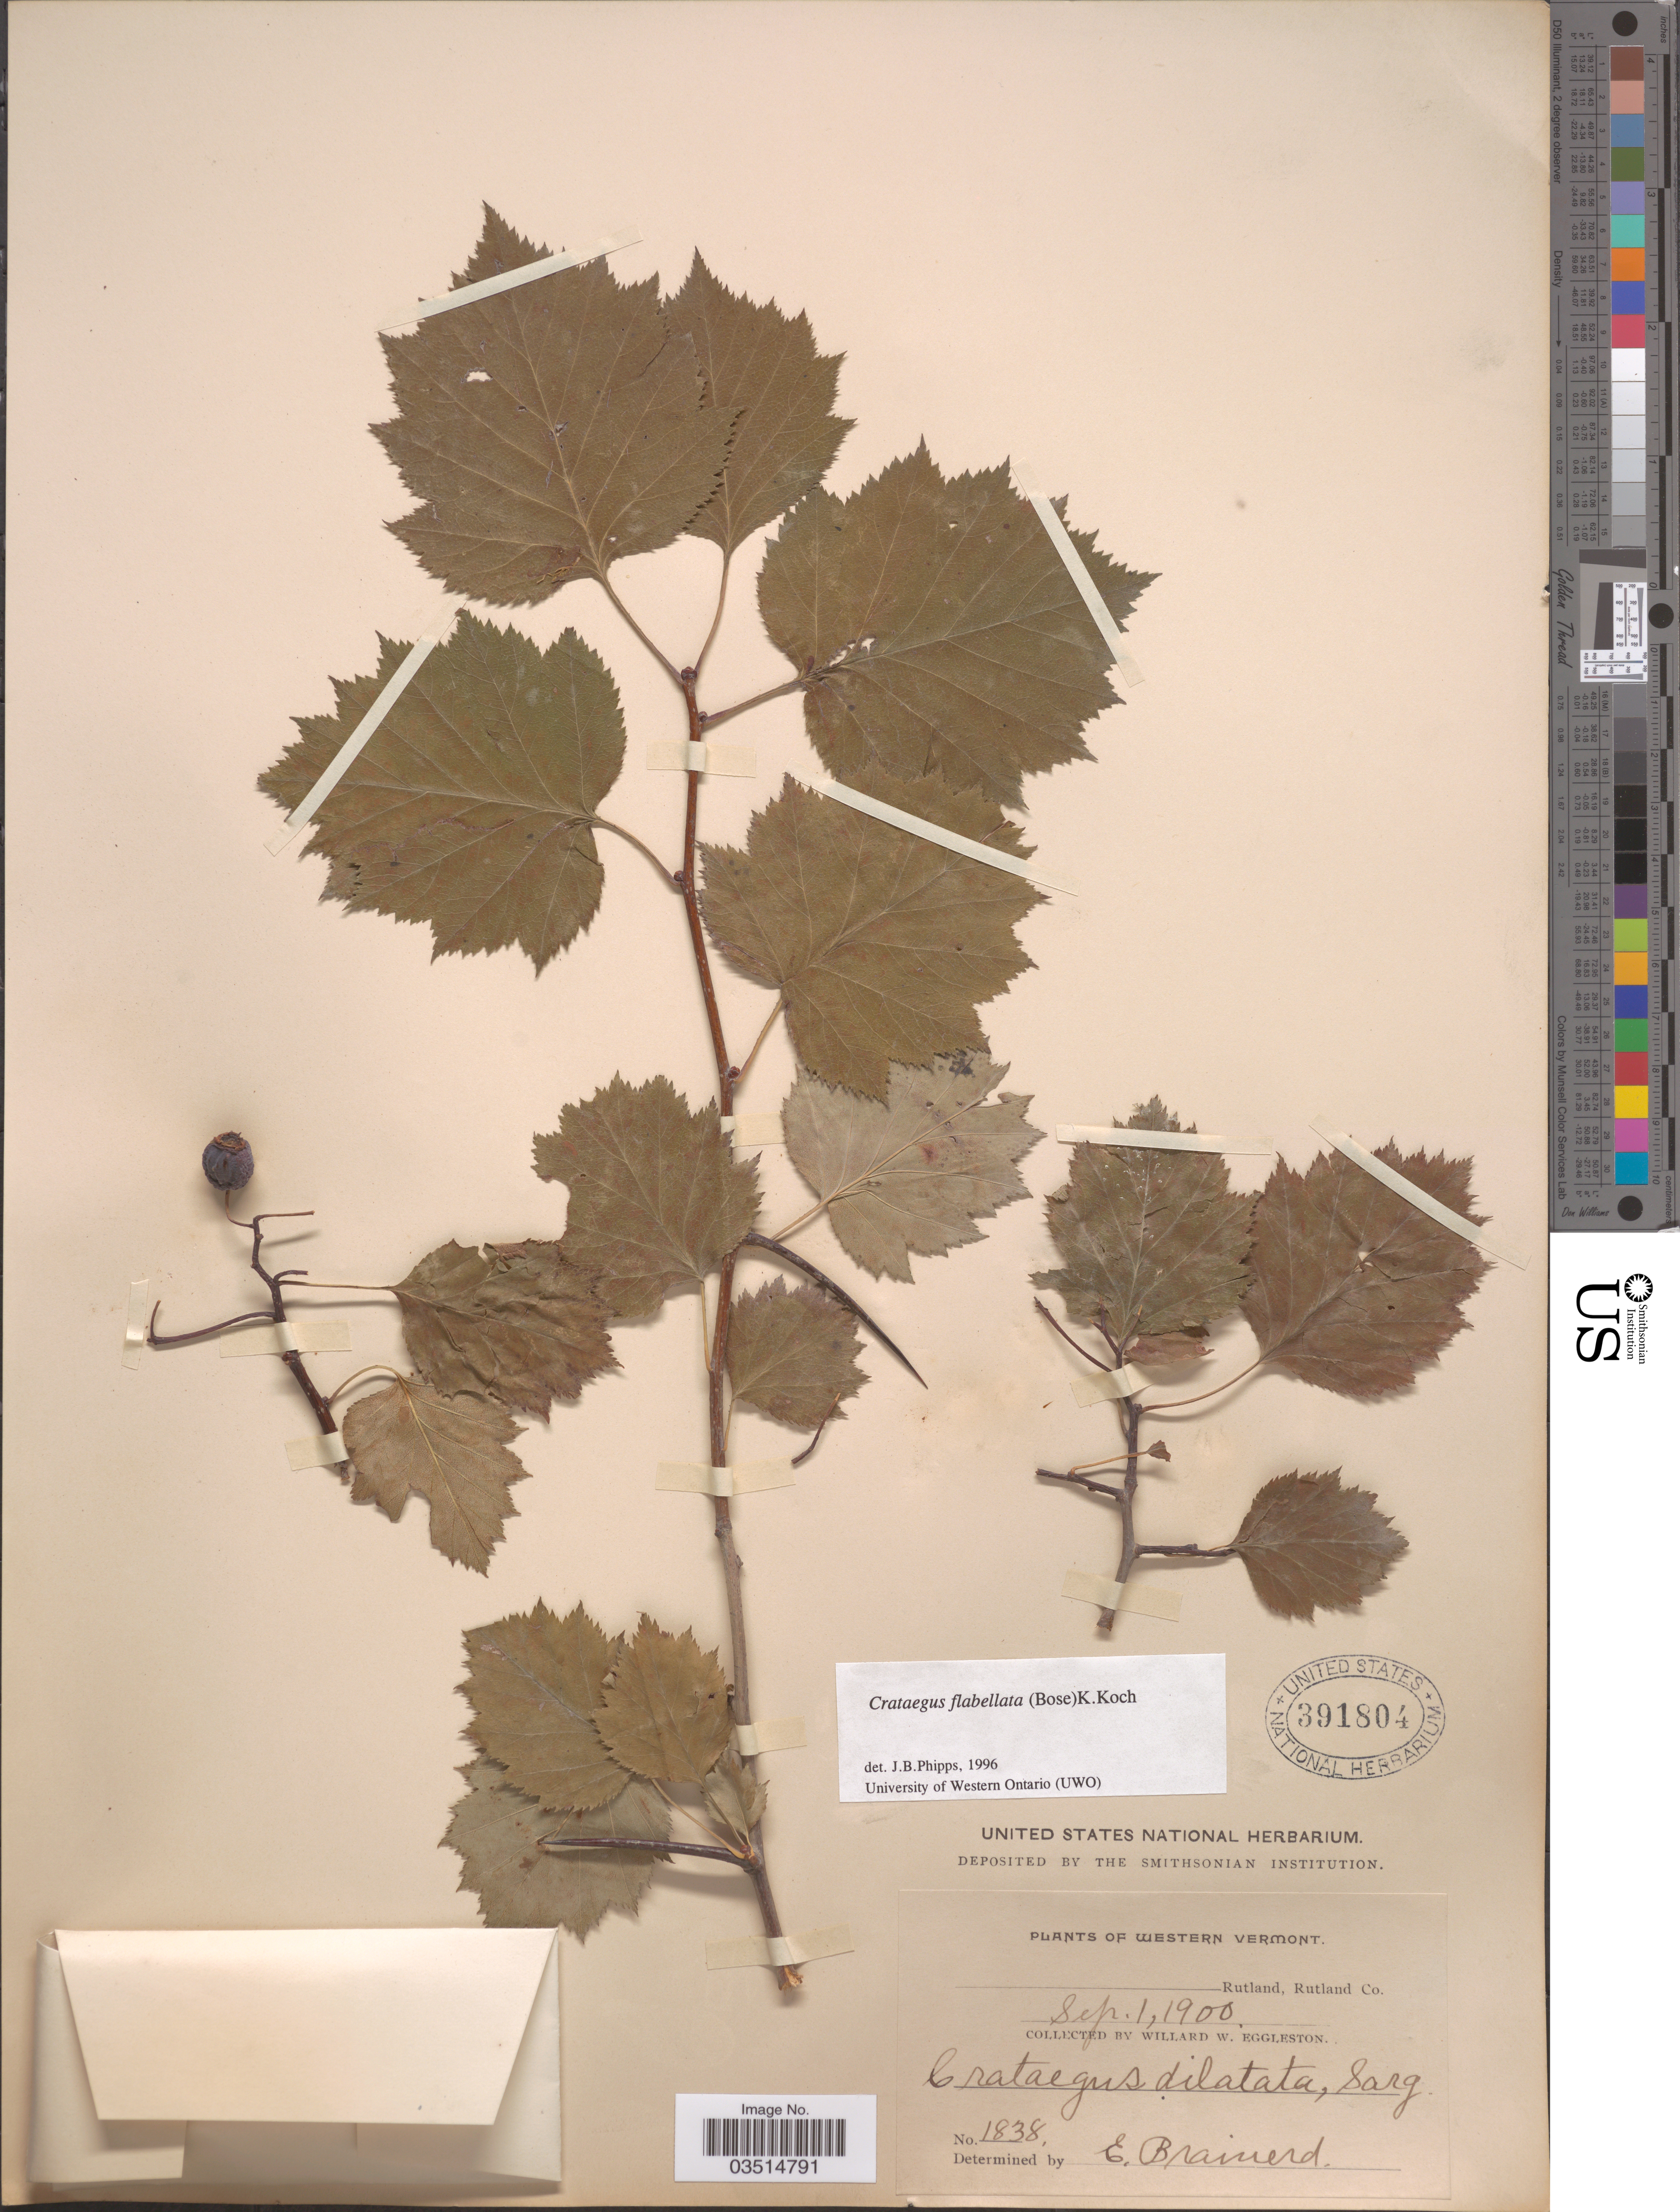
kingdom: Plantae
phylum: Tracheophyta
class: Magnoliopsida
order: Rosales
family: Rosaceae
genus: Crataegus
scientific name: Crataegus flabellata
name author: (Bosc) K. Koch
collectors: W. W. Eggleston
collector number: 1838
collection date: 1900-09-01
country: United States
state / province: Vermont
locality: Western Vermont. Rutland, Rutland Co.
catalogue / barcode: US 391804